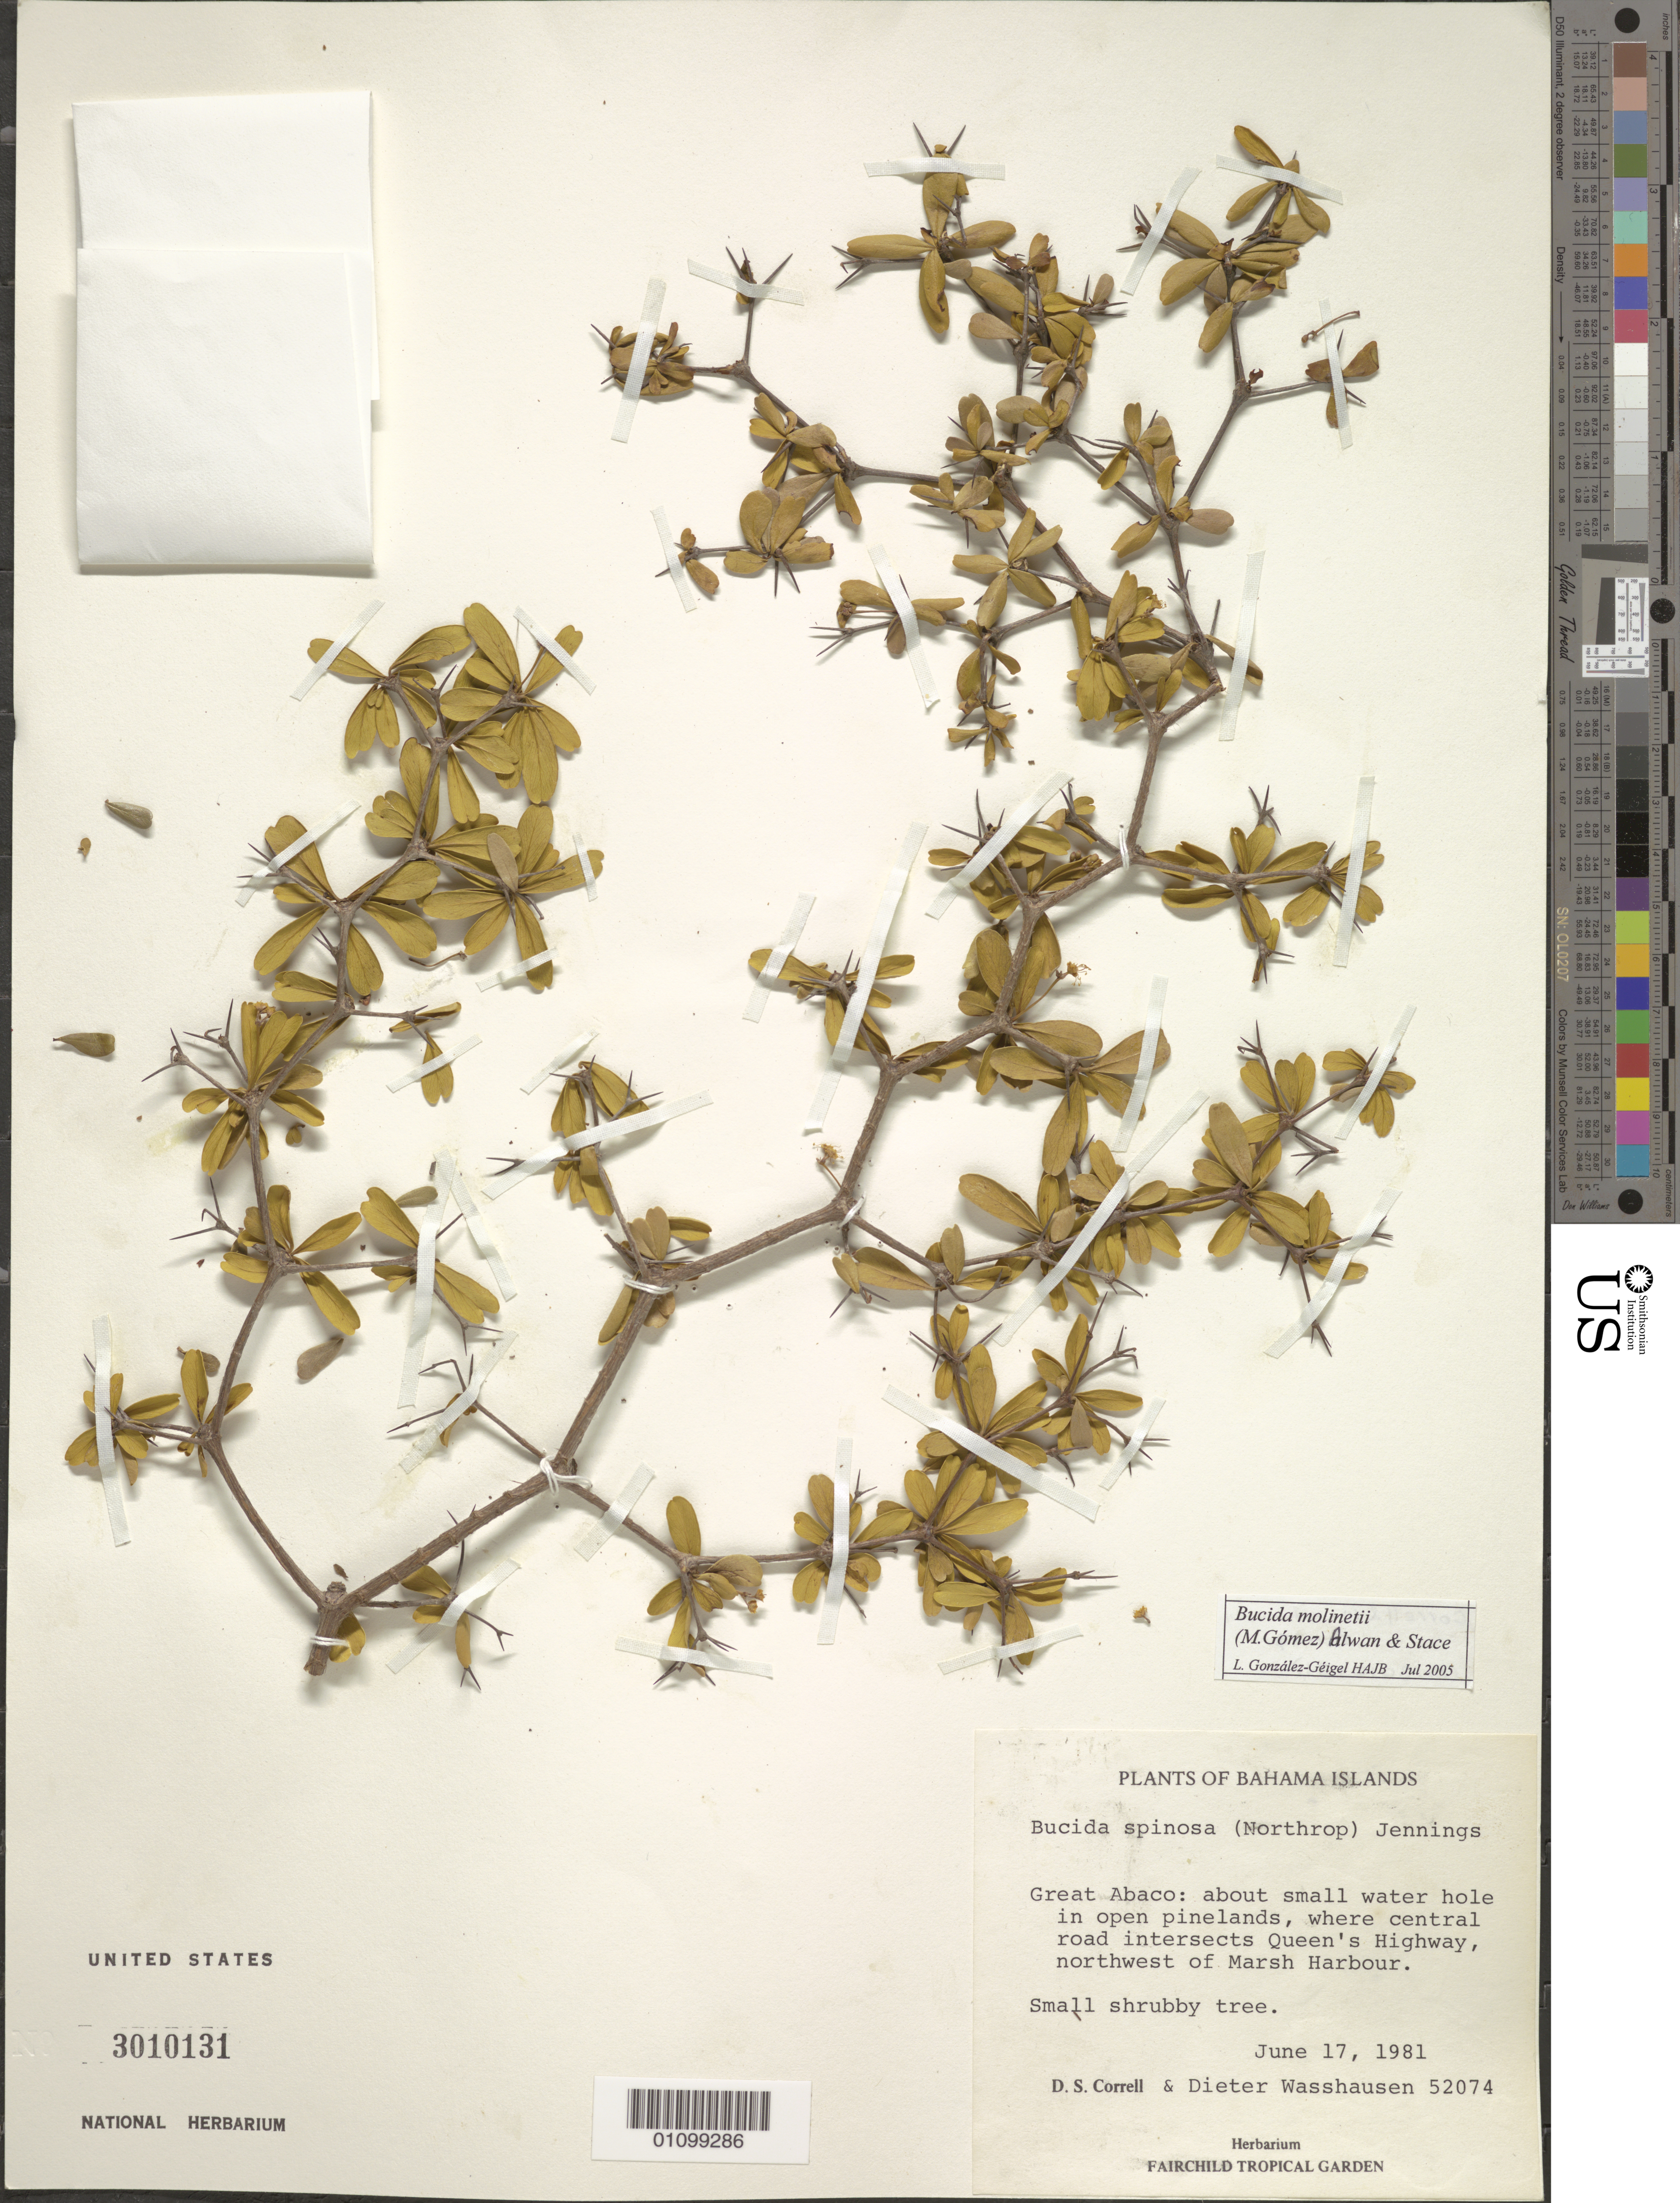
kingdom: Plantae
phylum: Tracheophyta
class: Magnoliopsida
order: Myrtales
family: Combretaceae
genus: Terminalia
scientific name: Terminalia molinetii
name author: M. Gómez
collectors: D. S. Correll & D. C. Wasshausen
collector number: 52074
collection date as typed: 17 Jun 1981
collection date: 1981-06-17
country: Bahamas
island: Great Abaco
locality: About small water hole in ioen pinelands, where central road intersects Queen's Highway, NW of Marsh Harbour.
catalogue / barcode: US 3010131